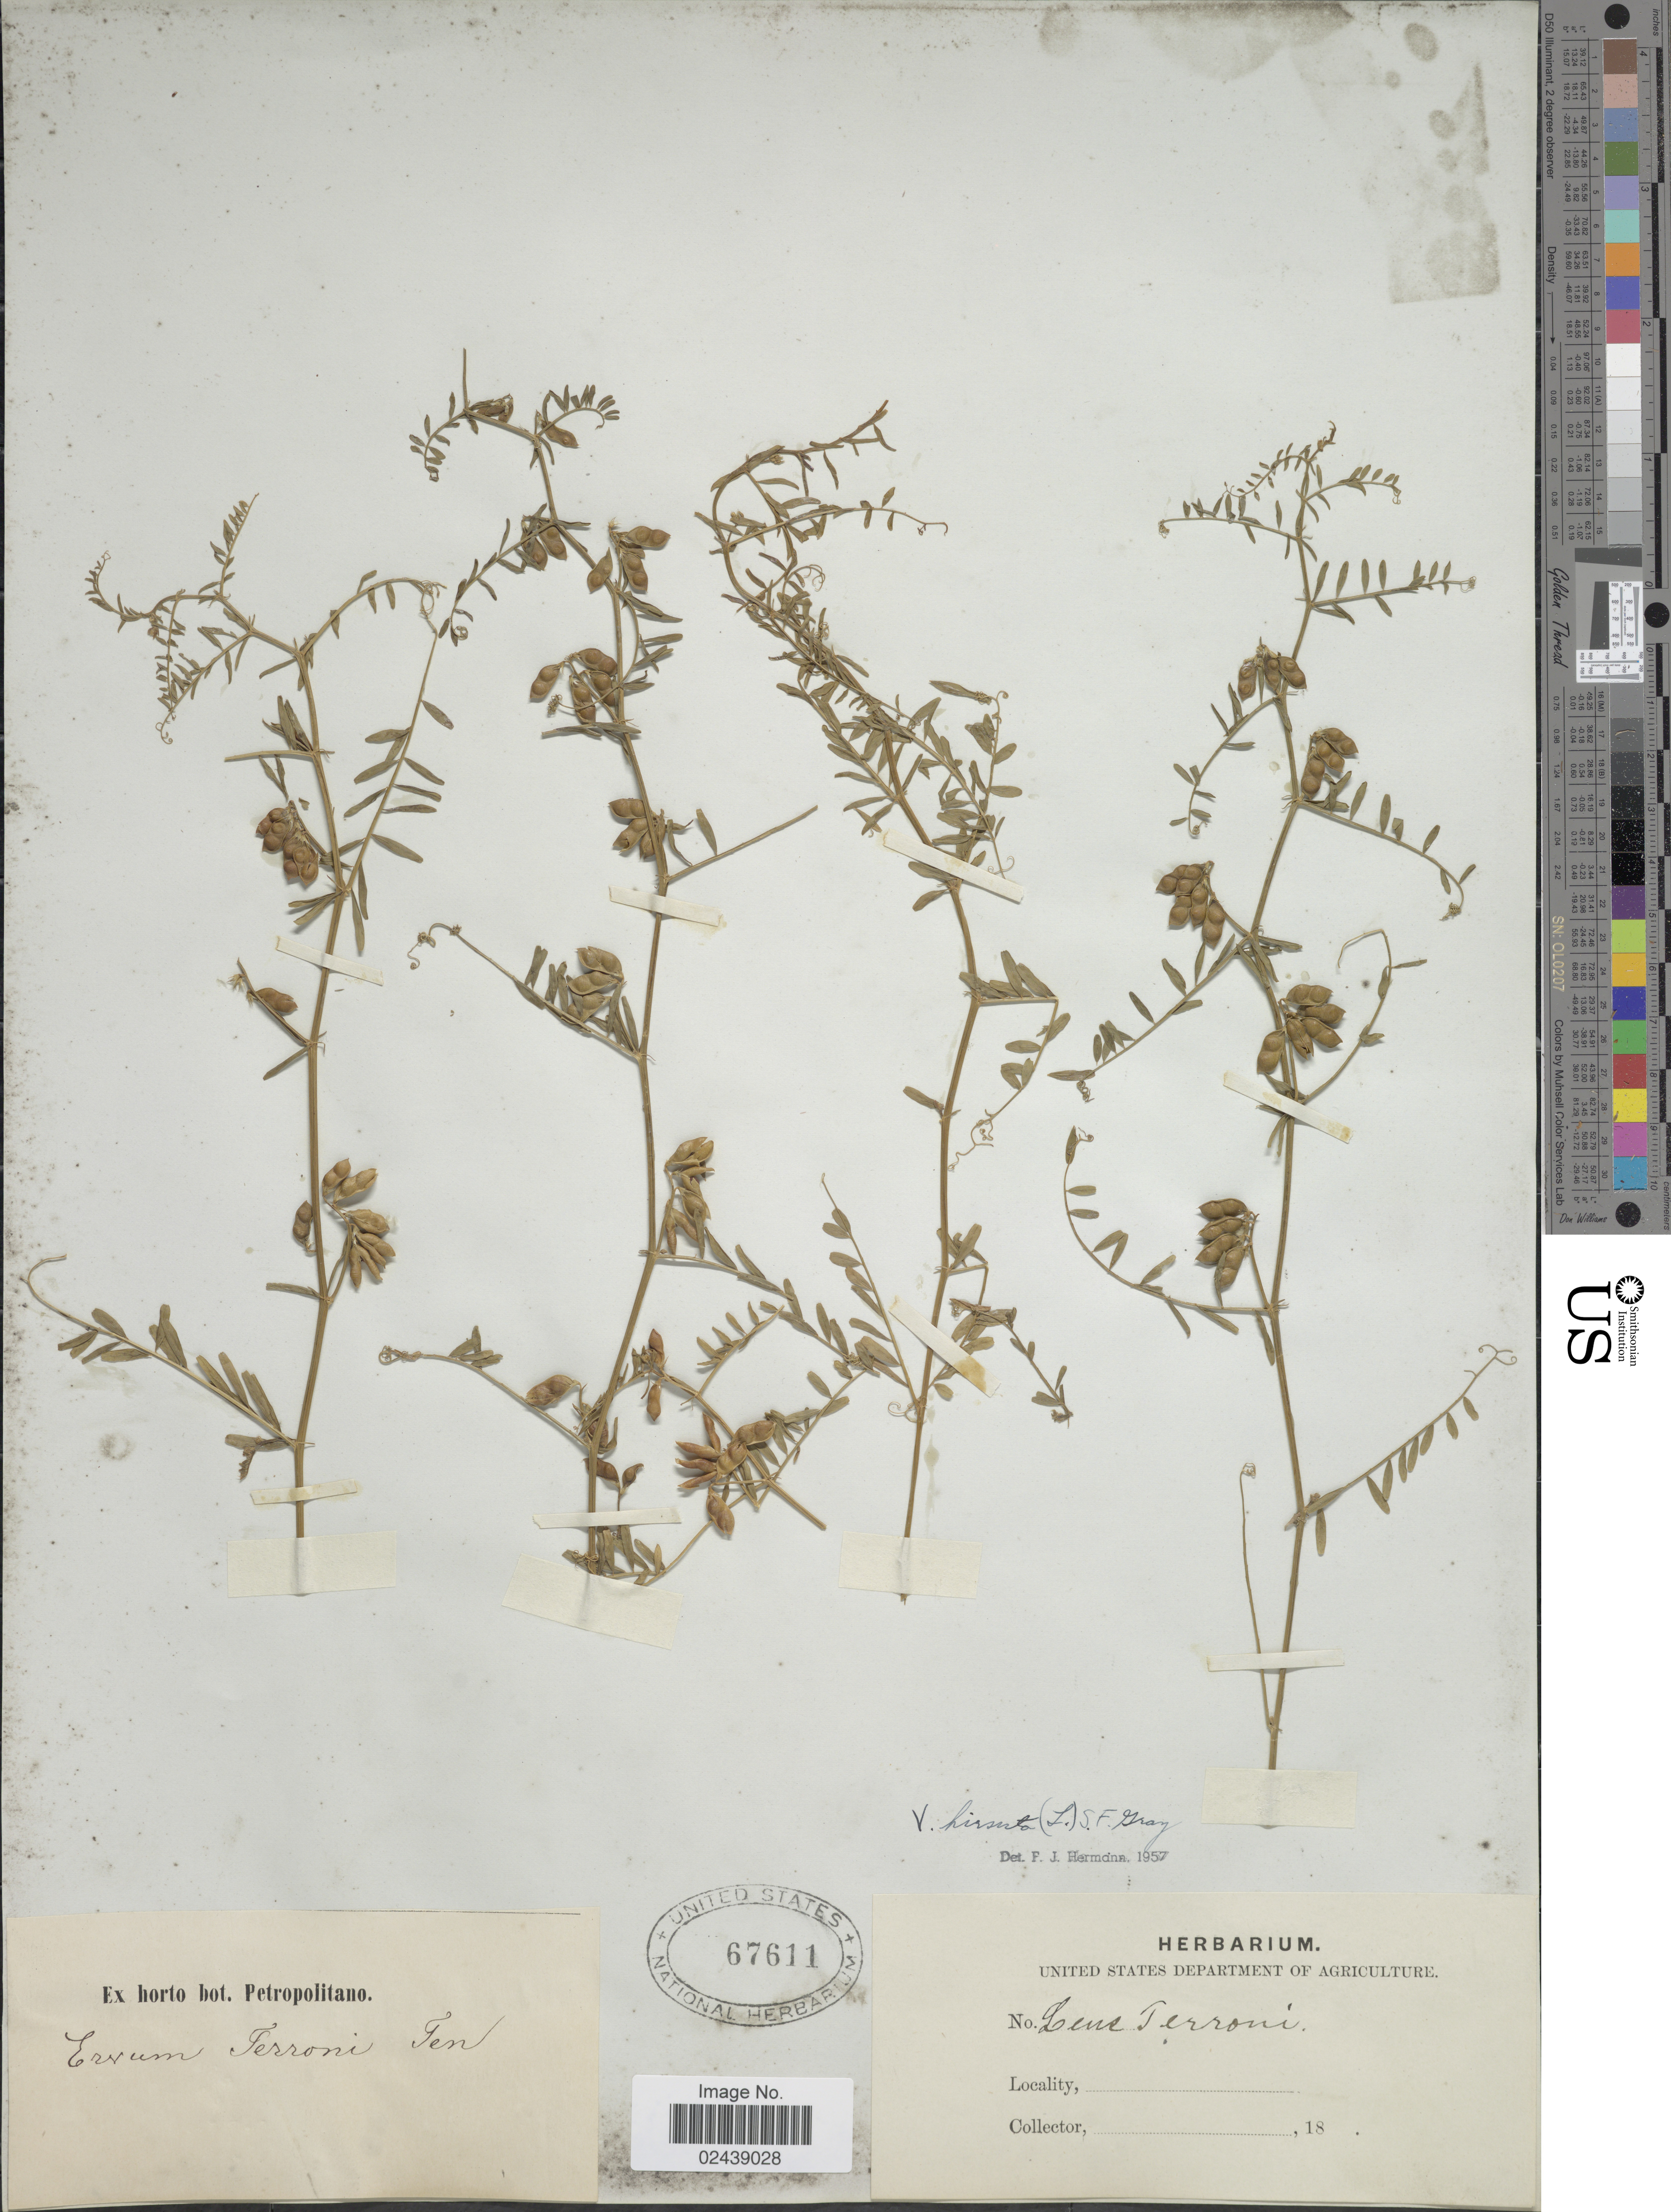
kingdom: Plantae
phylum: Tracheophyta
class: Magnoliopsida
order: Fabales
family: Fabaceae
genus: Vicia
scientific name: Vicia hirsuta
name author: (L.) A. Gray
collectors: ex Horto Bot. Petropolitano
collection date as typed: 18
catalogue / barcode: US 67611